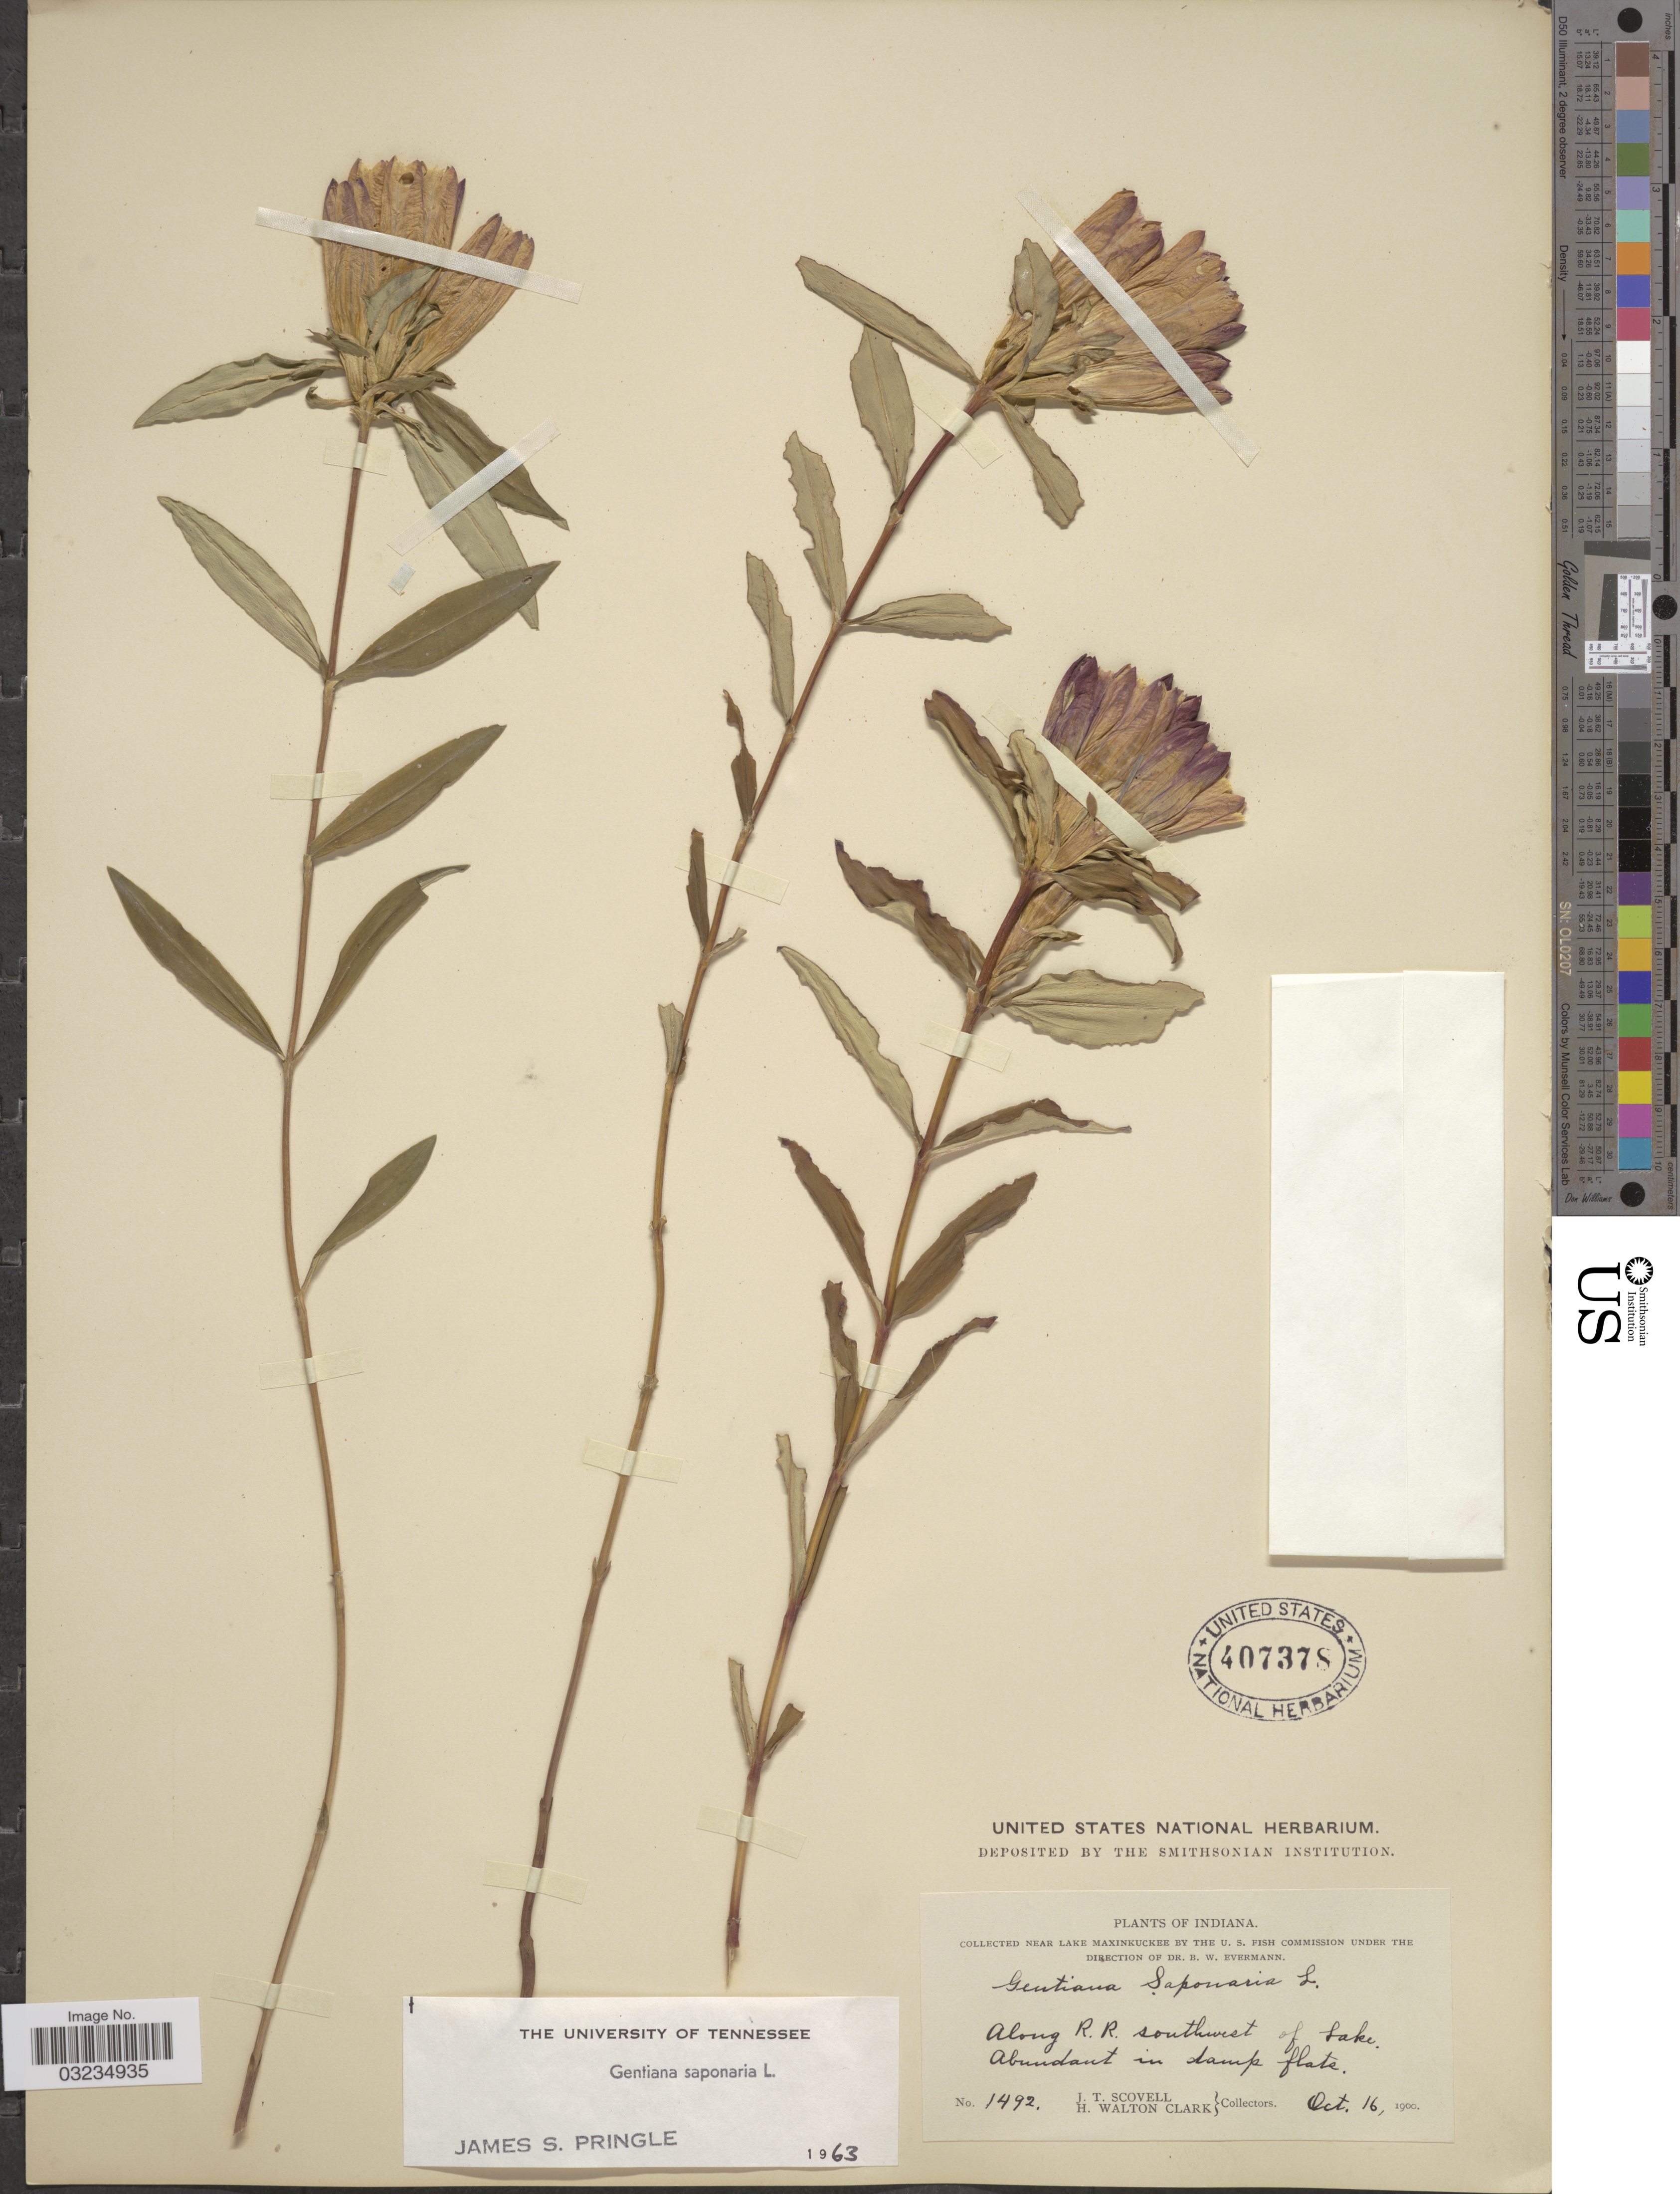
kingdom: Plantae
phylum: Tracheophyta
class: Magnoliopsida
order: Gentianales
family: Gentianaceae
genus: Gentiana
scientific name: Gentiana saponaria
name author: L.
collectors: J. T. Scovell & H. W. Clark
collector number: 1492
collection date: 1900-10-16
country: United States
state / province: Indiana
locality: Near Lake Maxinkuckee. Along R.R. southwest of Lake.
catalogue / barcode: US 407378